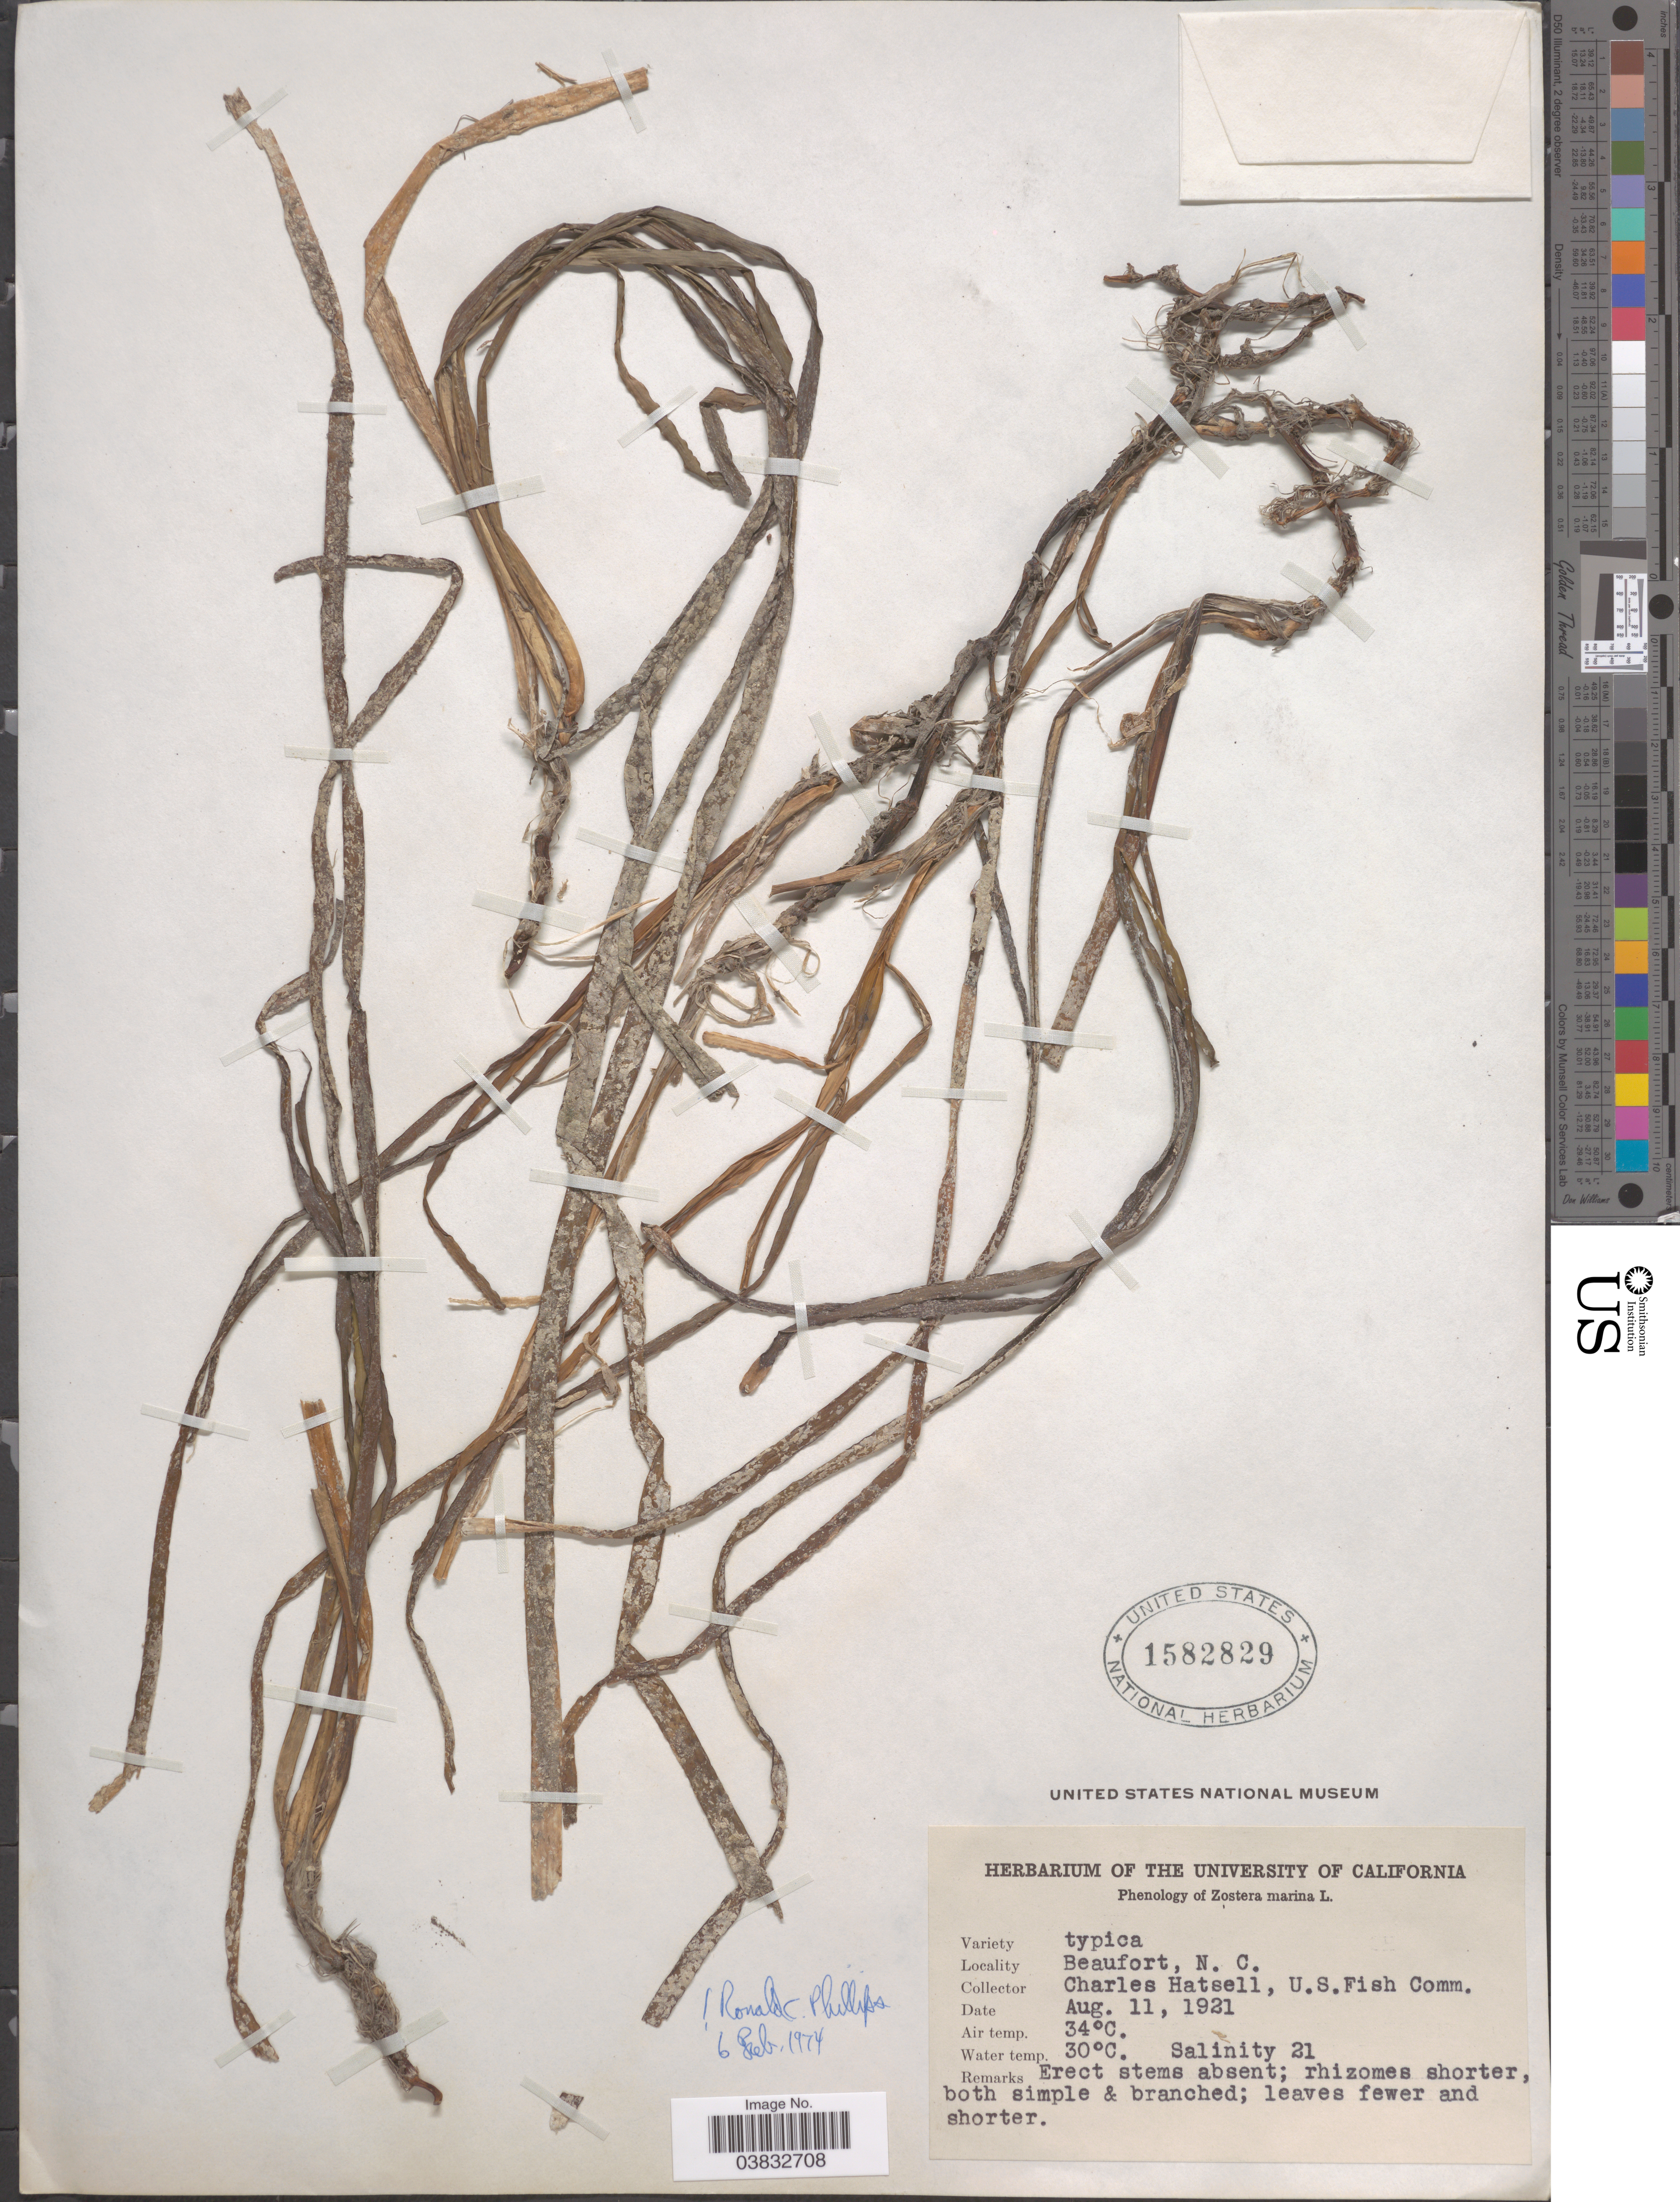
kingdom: Plantae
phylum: Tracheophyta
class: Liliopsida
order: Alismatales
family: Zosteraceae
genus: Zostera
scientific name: Zostera marina var. marina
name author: L.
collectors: C. Hatsell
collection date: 1921-08-11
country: United States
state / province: North Carolina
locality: Beaufort.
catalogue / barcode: US 1582829